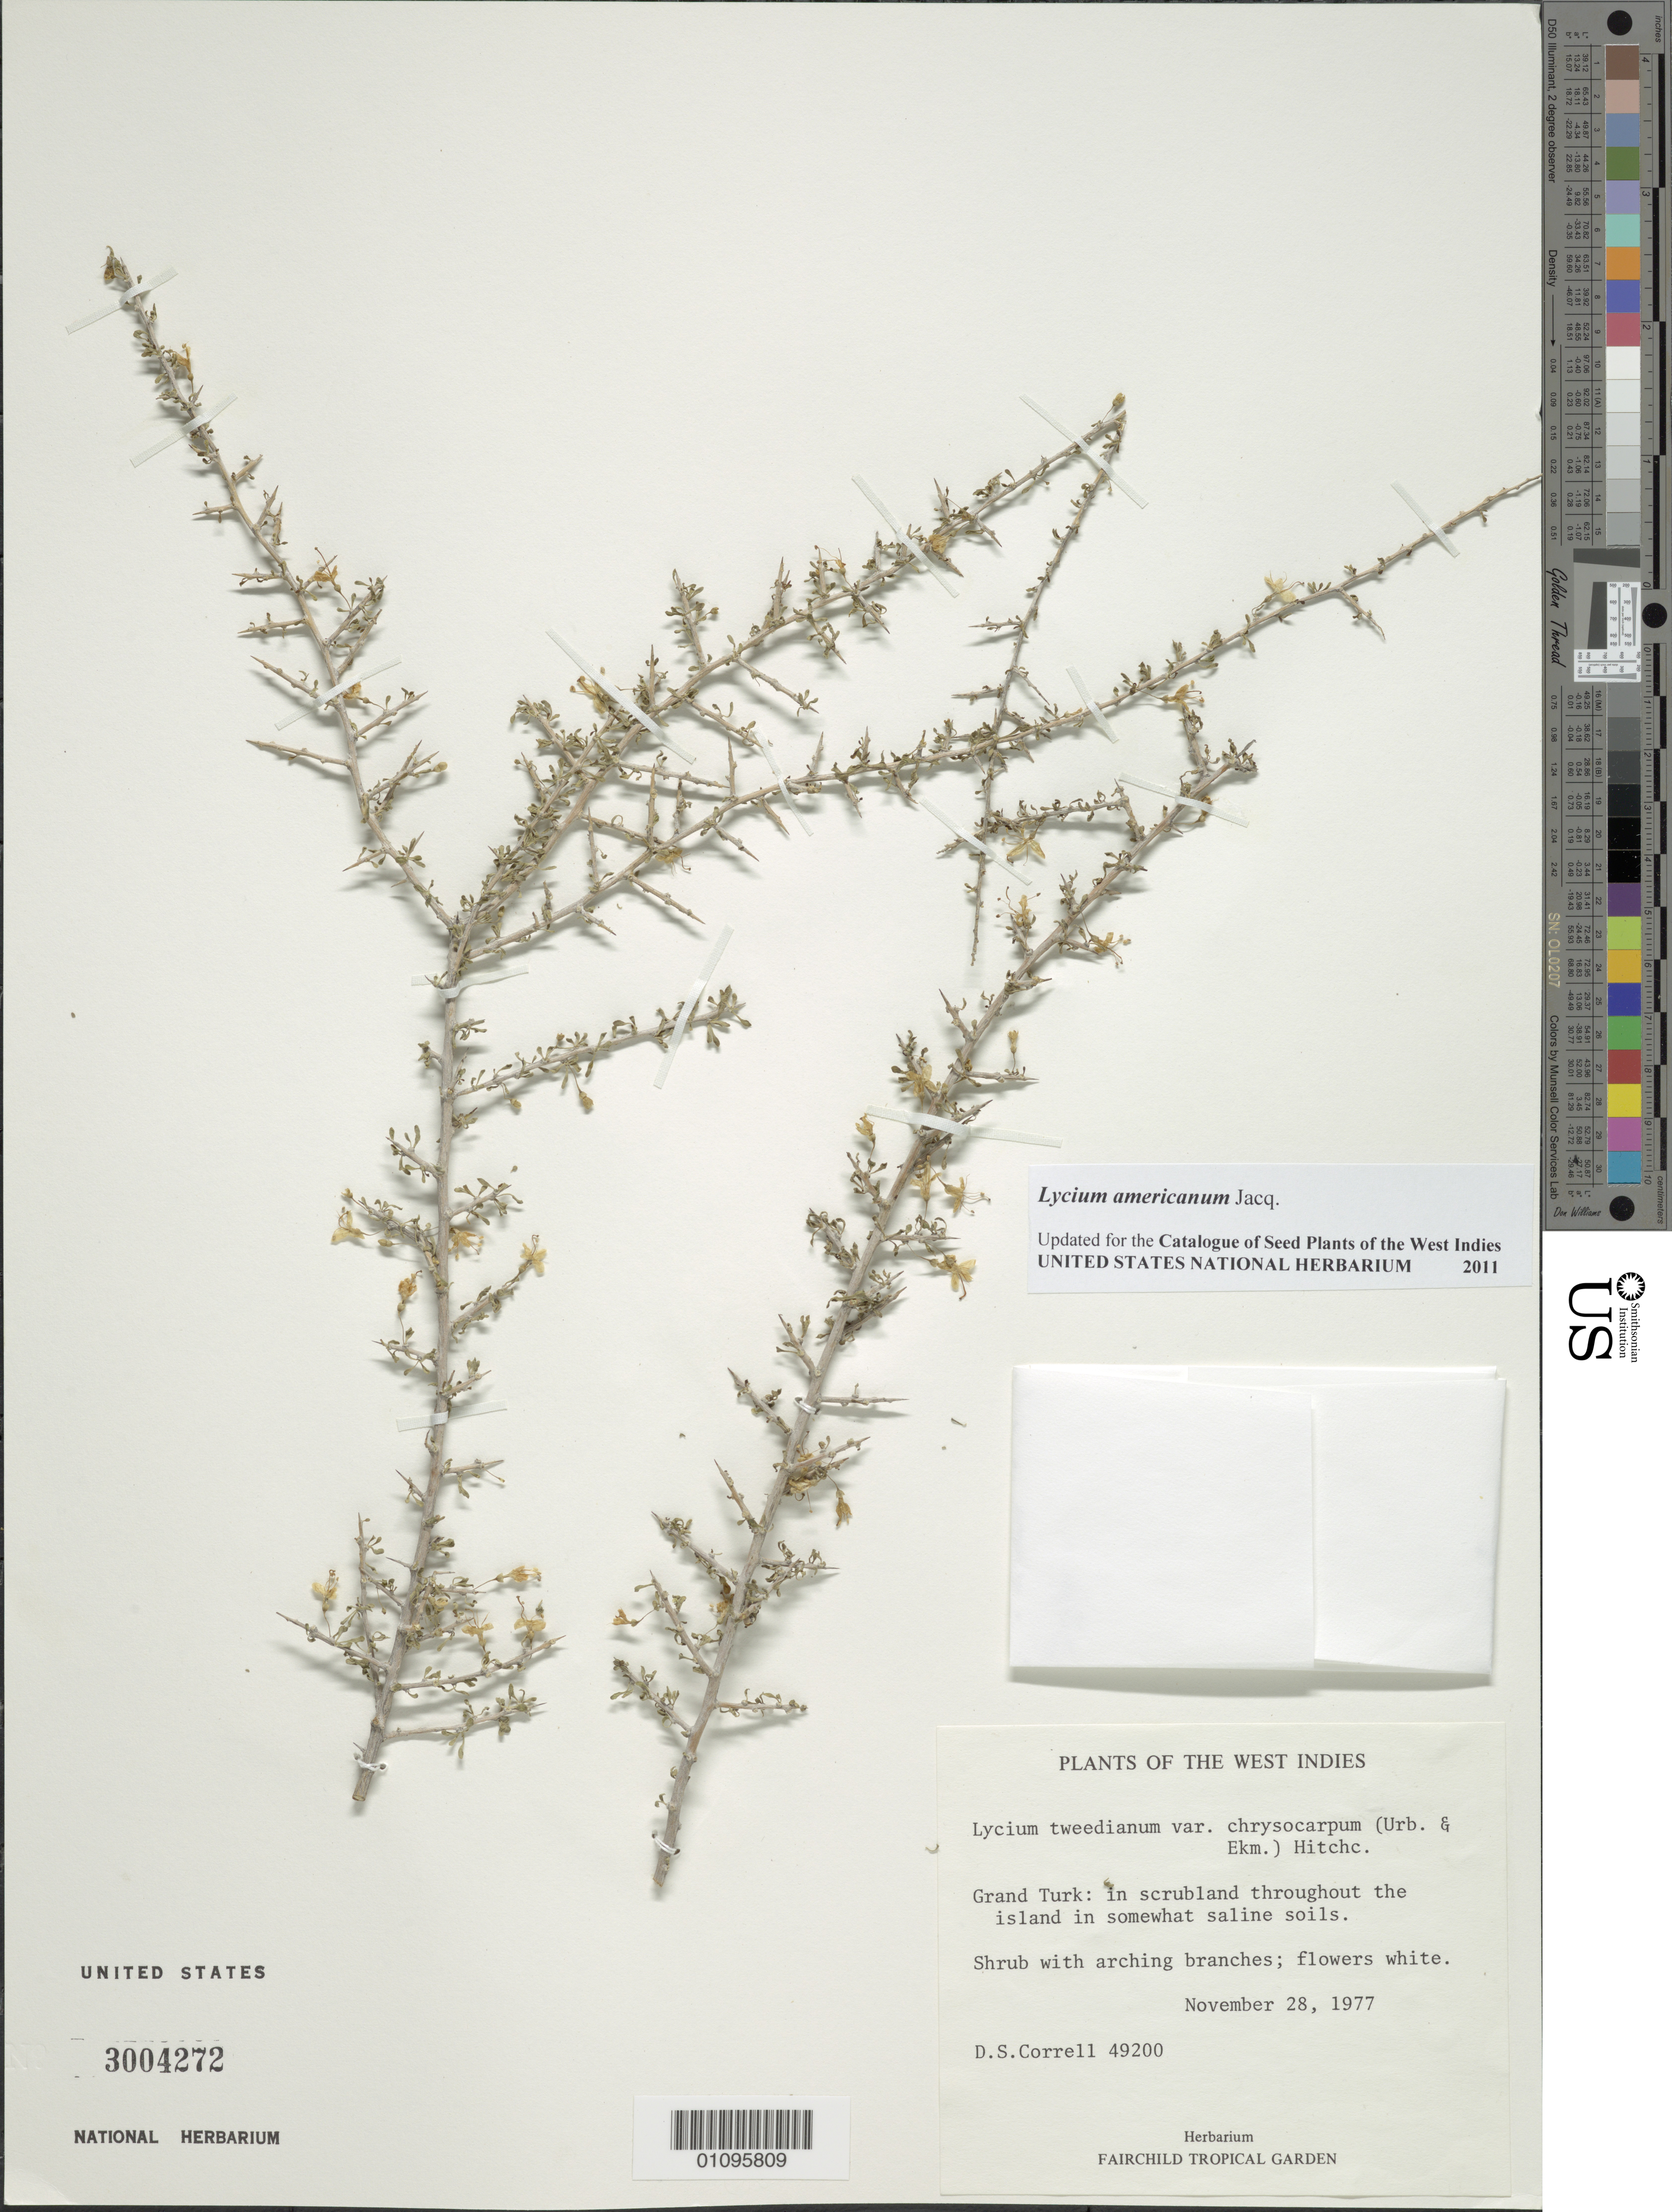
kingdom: Plantae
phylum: Tracheophyta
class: Magnoliopsida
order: Solanales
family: Solanaceae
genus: Lycium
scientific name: Lycium americanum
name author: Jacq.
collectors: D. S. Correll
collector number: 49200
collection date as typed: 28 Nov 1977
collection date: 1977-11-28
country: Turks and Caicos Islands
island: Grand Turk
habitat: In scrubland throughout the island in somewhat saline soils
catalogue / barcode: US 3004272